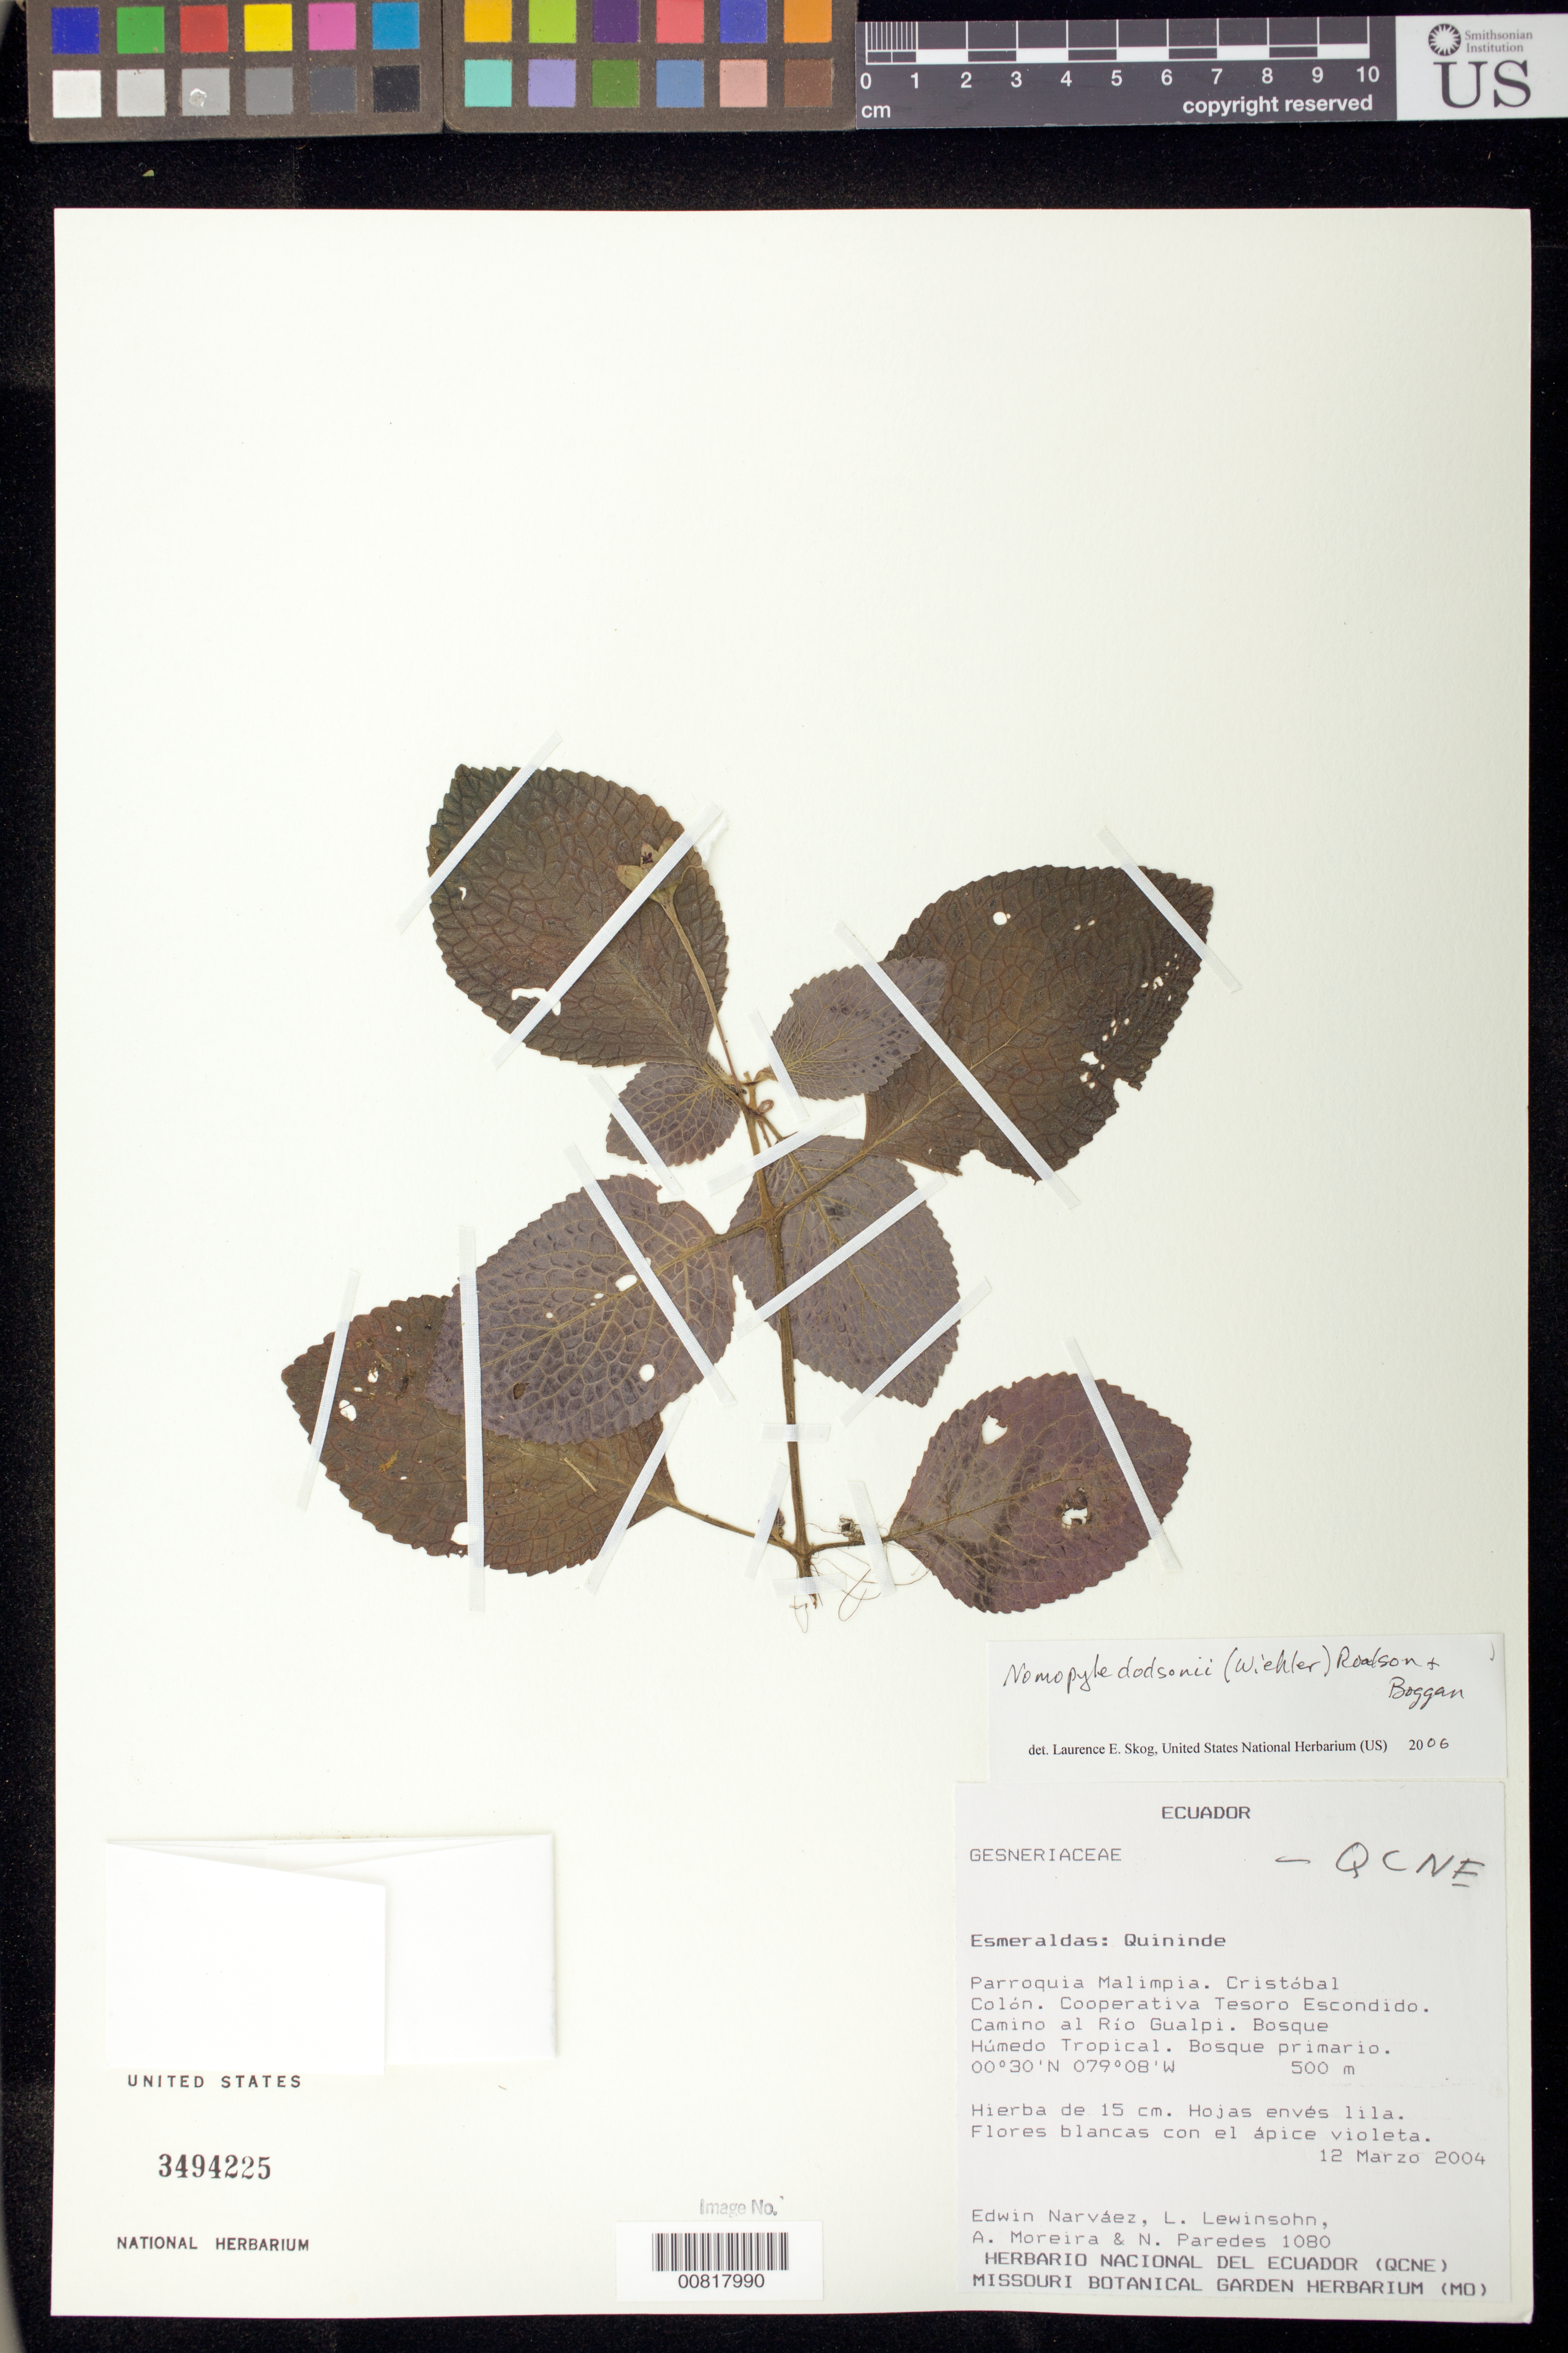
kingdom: Plantae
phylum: Tracheophyta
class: Magnoliopsida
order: Lamiales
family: Gesneriaceae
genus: Nomopyle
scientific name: Nomopyle dodsonii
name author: (Wiehler) Roalson & Boggan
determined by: Skog, Laurence E.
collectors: E. Narváez, L. Lewinsohn, A. Moreira & N. Paredes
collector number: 1080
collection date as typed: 12 Mar 2004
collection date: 2004-03-12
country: Ecuador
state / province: Esmeraldas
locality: Esmeraldas: Quininde. Parroquia Malimpia, Cristóbal Colón, Cooperativa Tesoro Escondido, camino alRio Gualpi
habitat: Bosque humedo tropical. Bosque primario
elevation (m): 500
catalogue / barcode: US 3494225